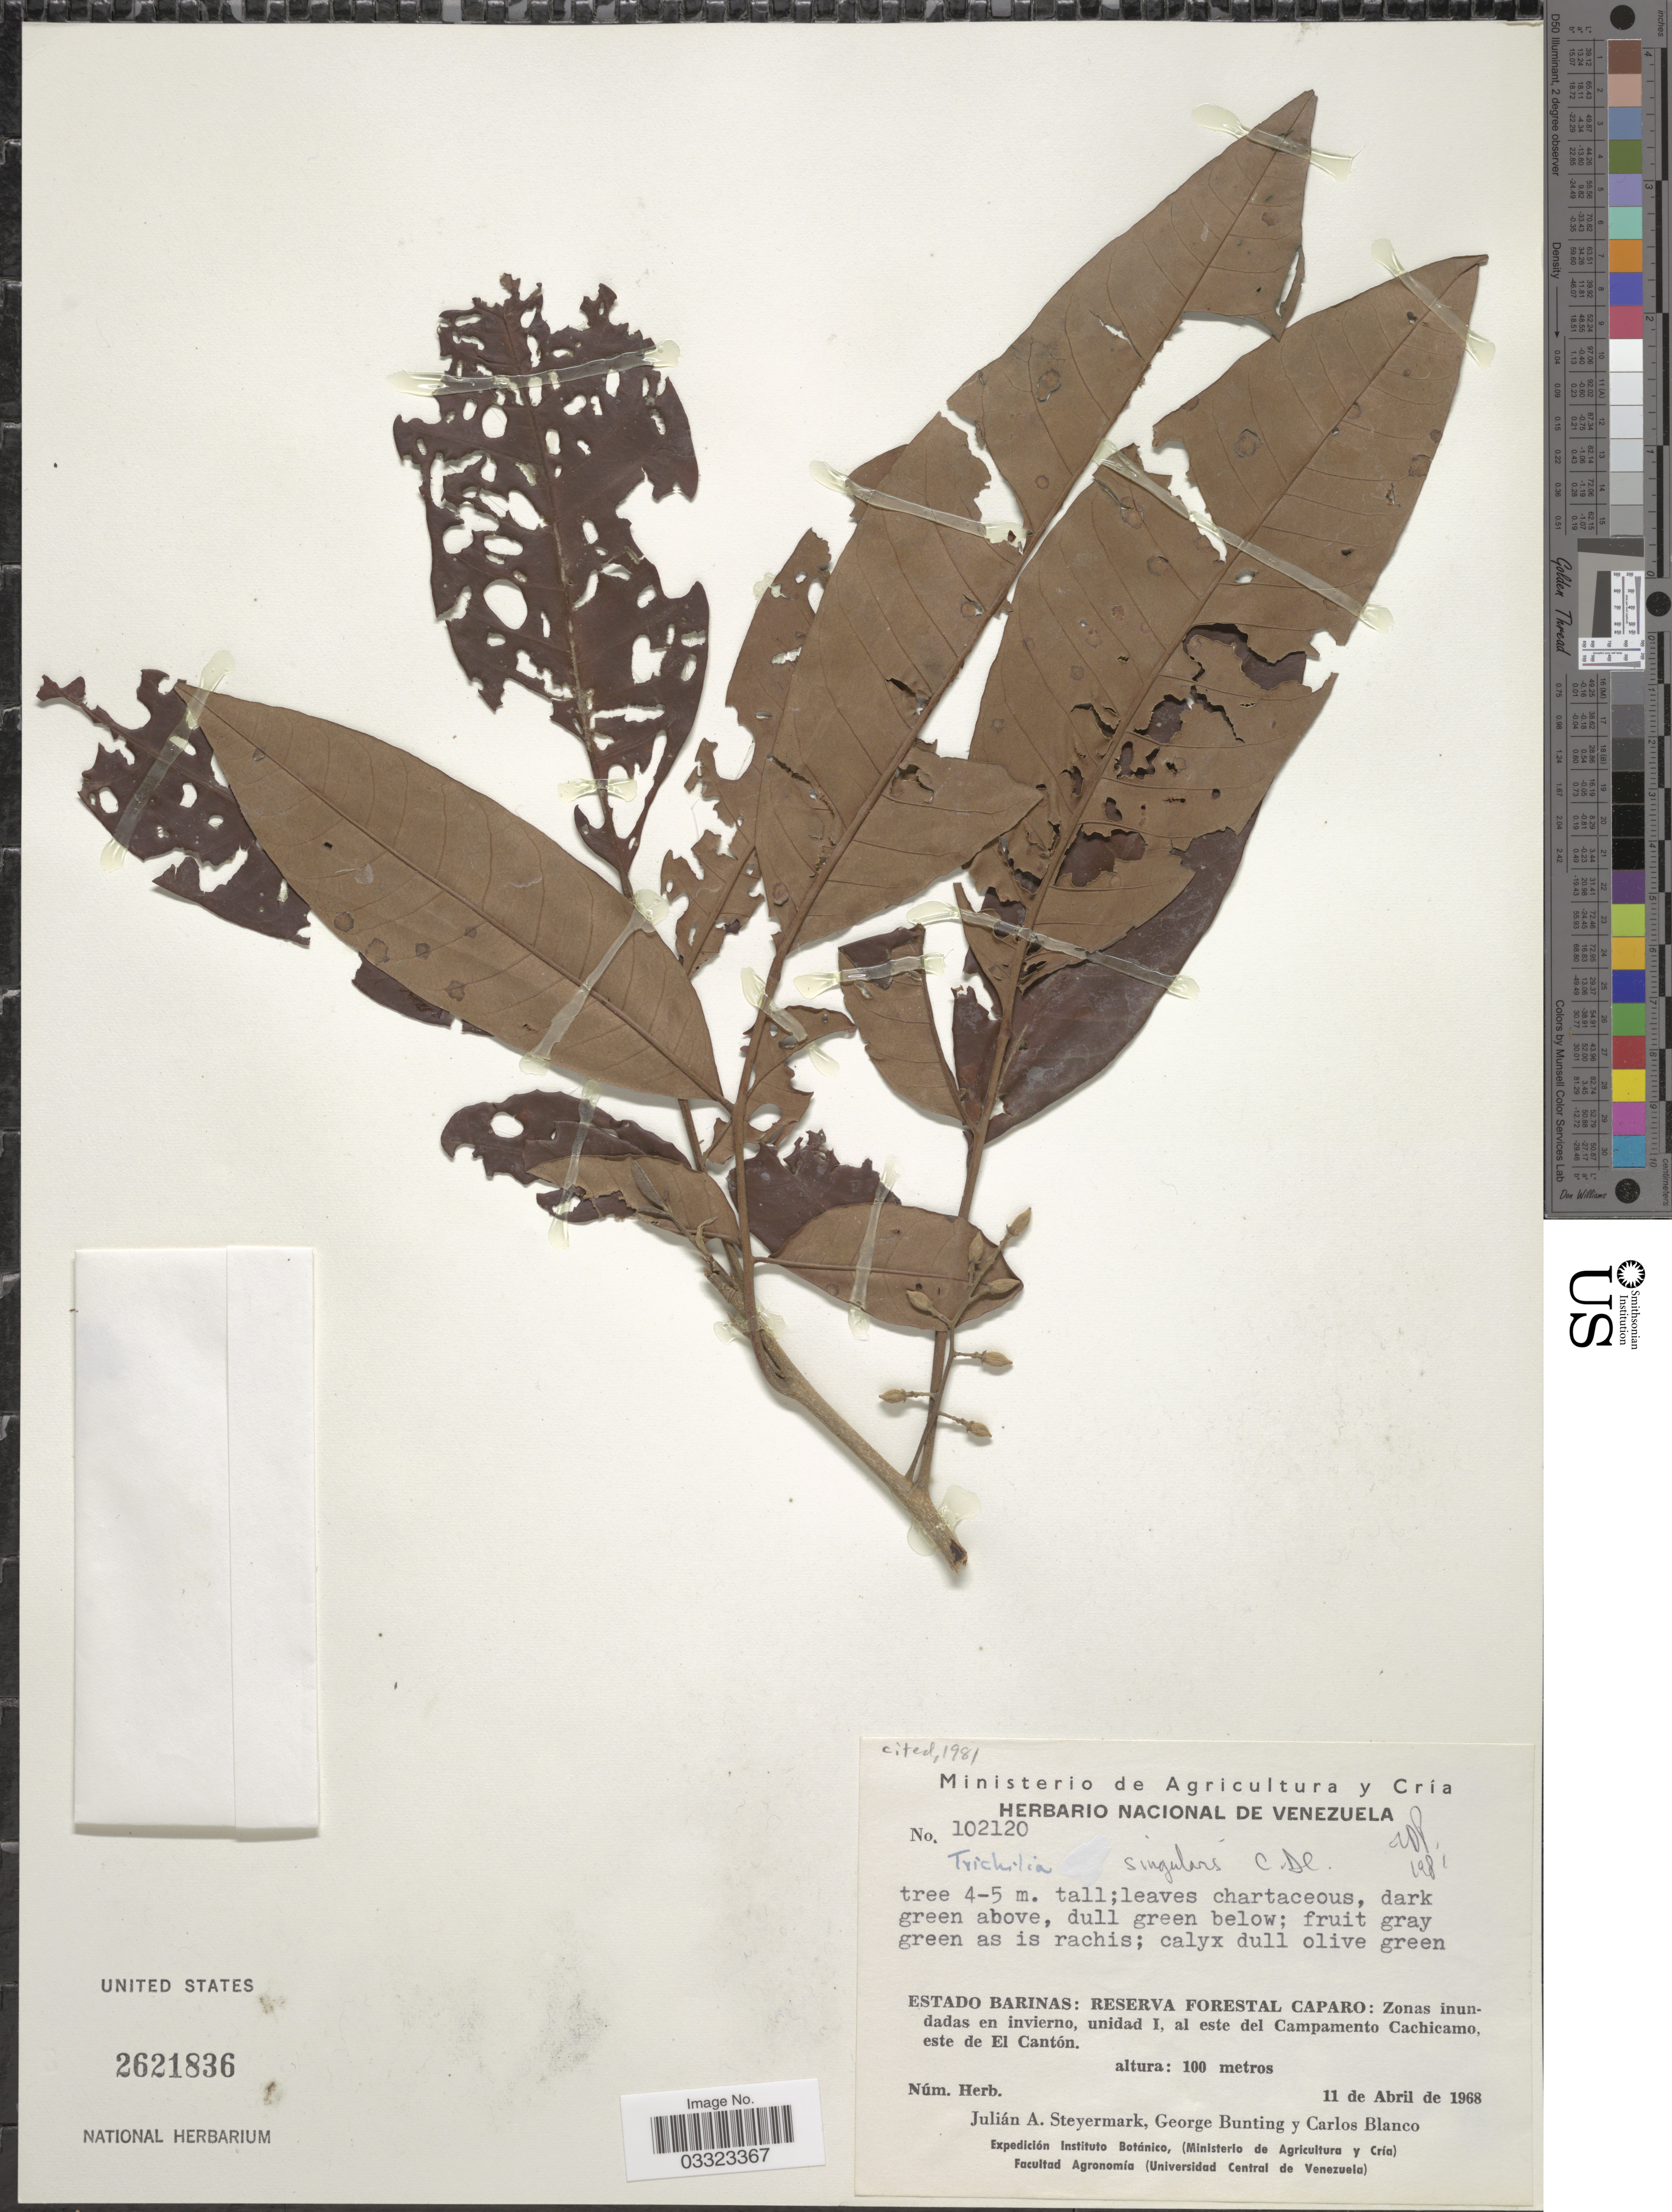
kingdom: Plantae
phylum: Tracheophyta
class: Magnoliopsida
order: Sapindales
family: Meliaceae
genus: Trichilia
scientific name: Trichilia singularis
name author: C. DC.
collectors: J. Steyermark, G. S. Bunting & C. Blanco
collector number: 102120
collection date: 1968-04-11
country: Venezuela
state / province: Barinas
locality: Reserva Florestal Caparo: Zonas inundadas en invierno, unidad I, al este del Campamento Cachicamo, este de El Cantón.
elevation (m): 100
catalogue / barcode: US 2621836